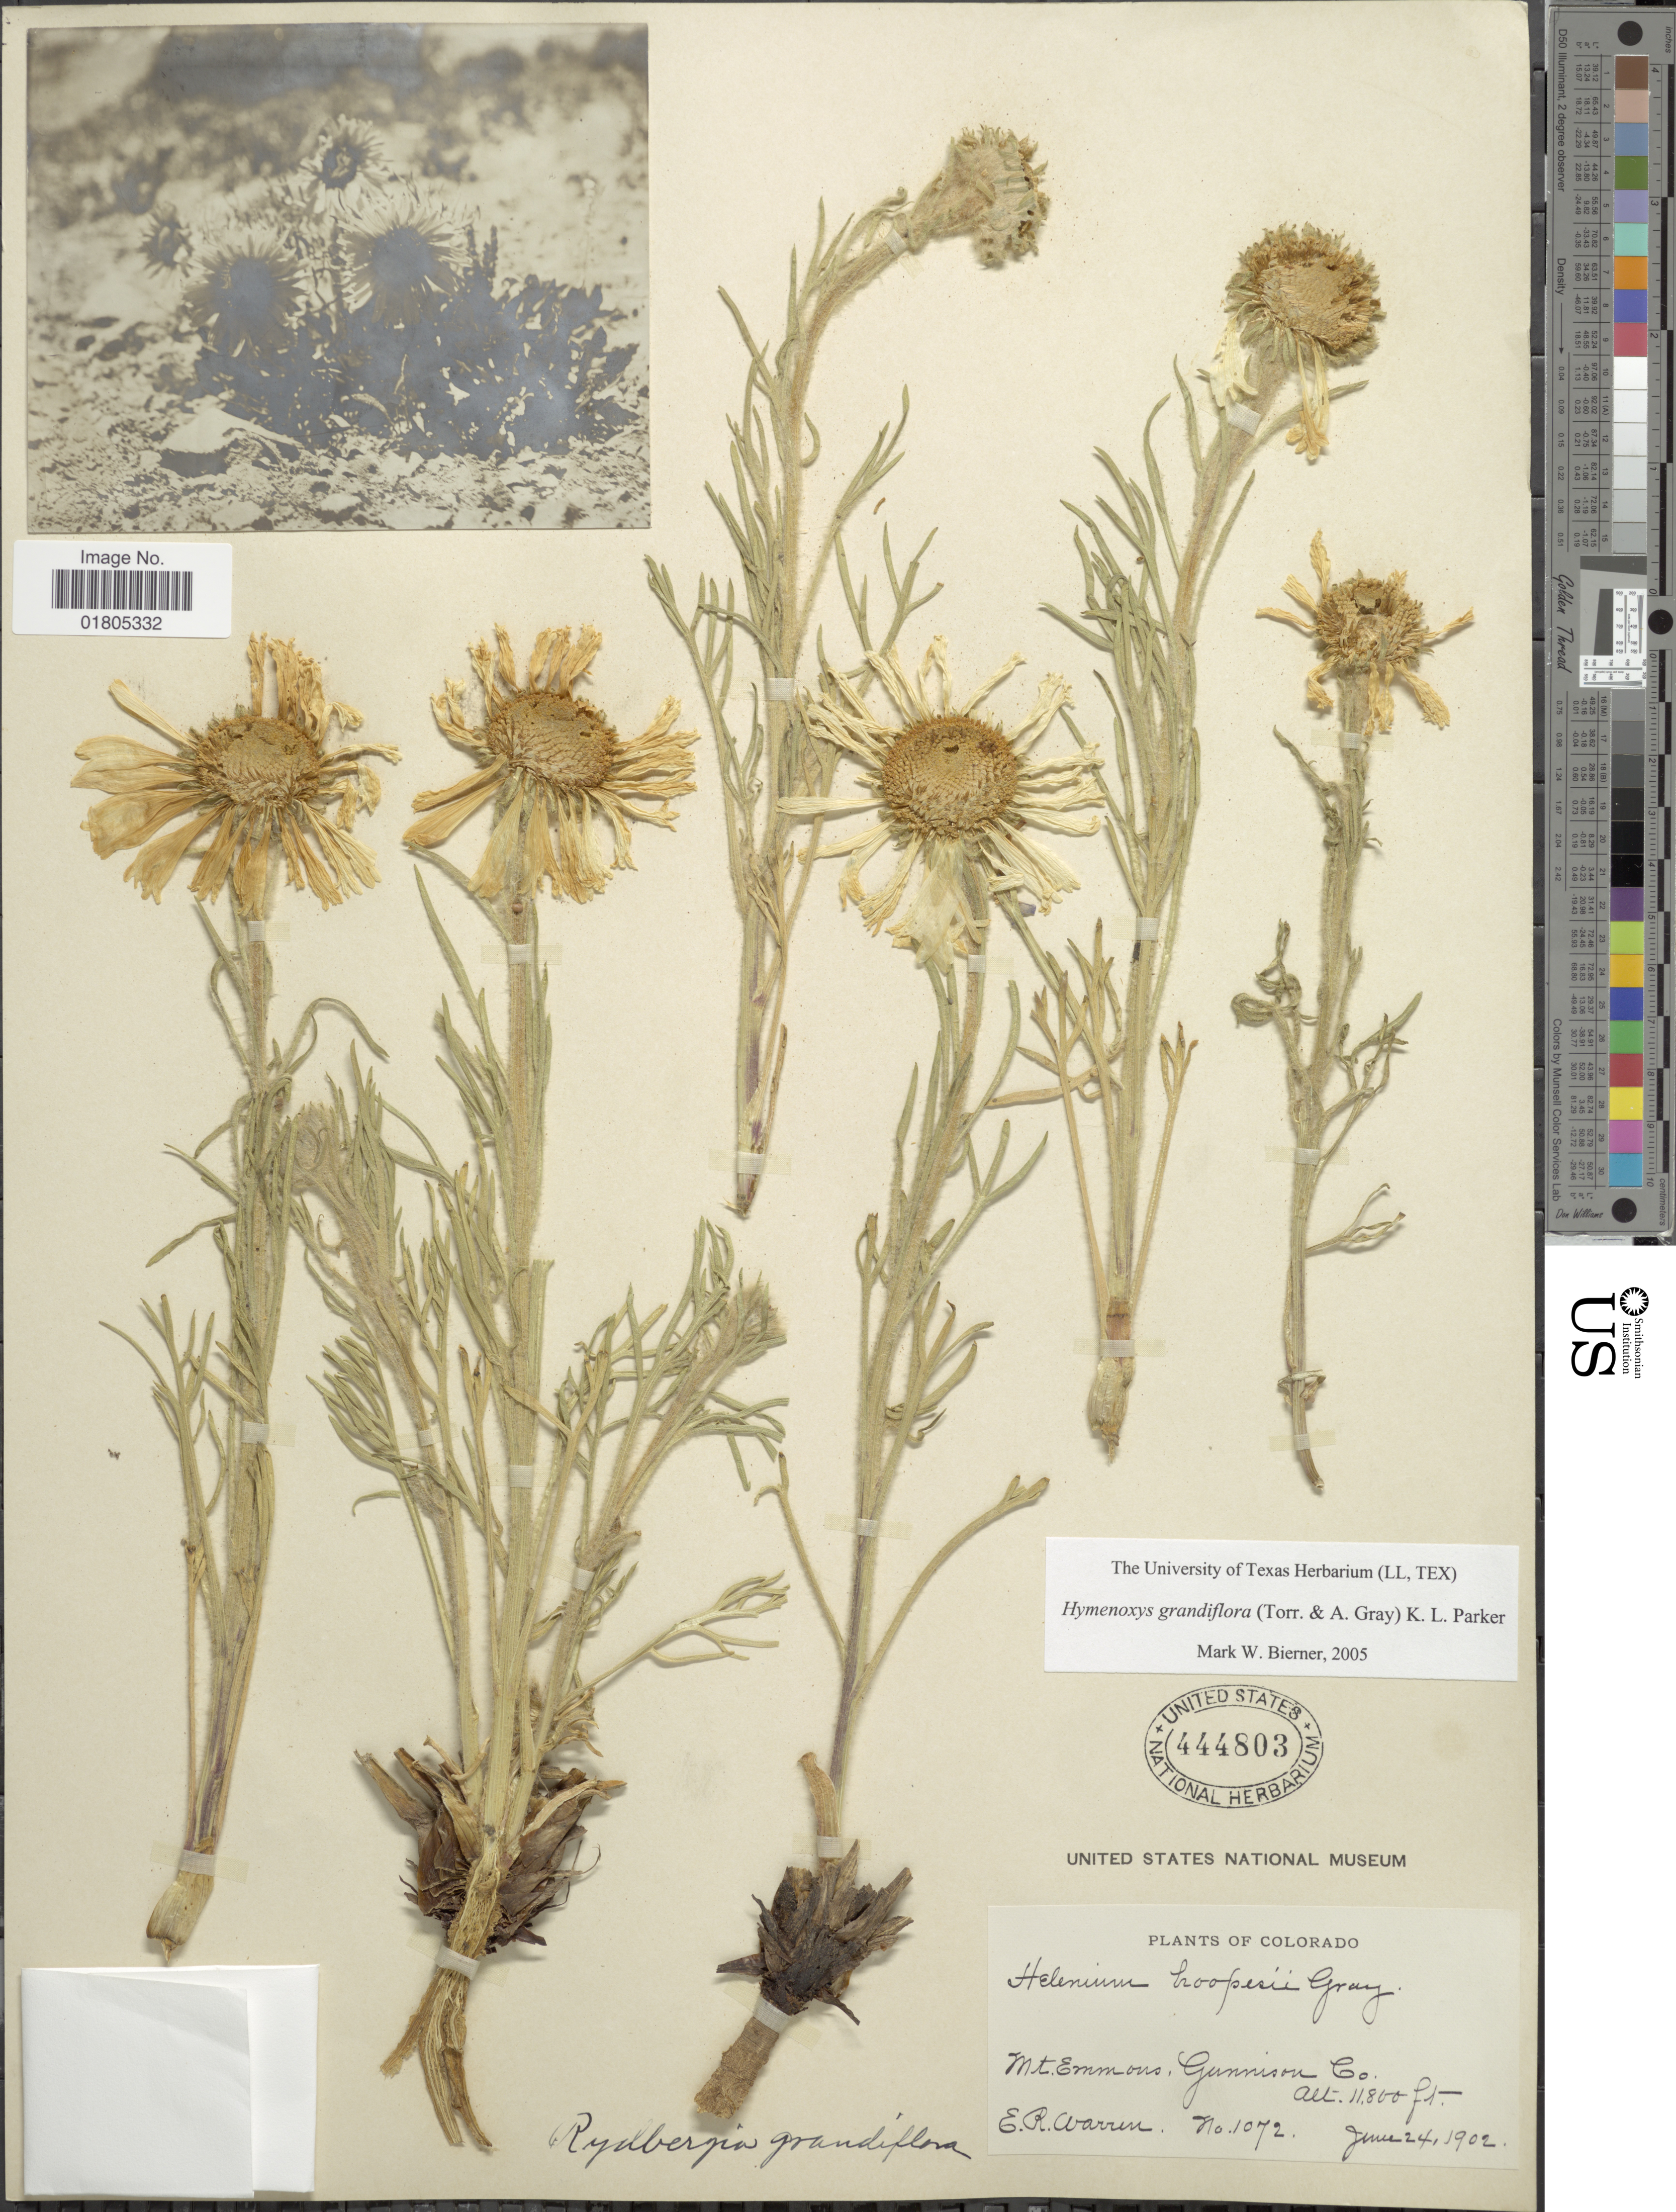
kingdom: Plantae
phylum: Tracheophyta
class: Magnoliopsida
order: Asterales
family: Asteraceae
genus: Actinea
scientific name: Actinea grandiflora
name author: (Torr. & A. Gray) Kuntze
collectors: E. Warren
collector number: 1072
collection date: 1902-06-24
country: United States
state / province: Colorado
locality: Mt. Emmons, Gunnison Co.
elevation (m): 3597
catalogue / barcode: US 444803